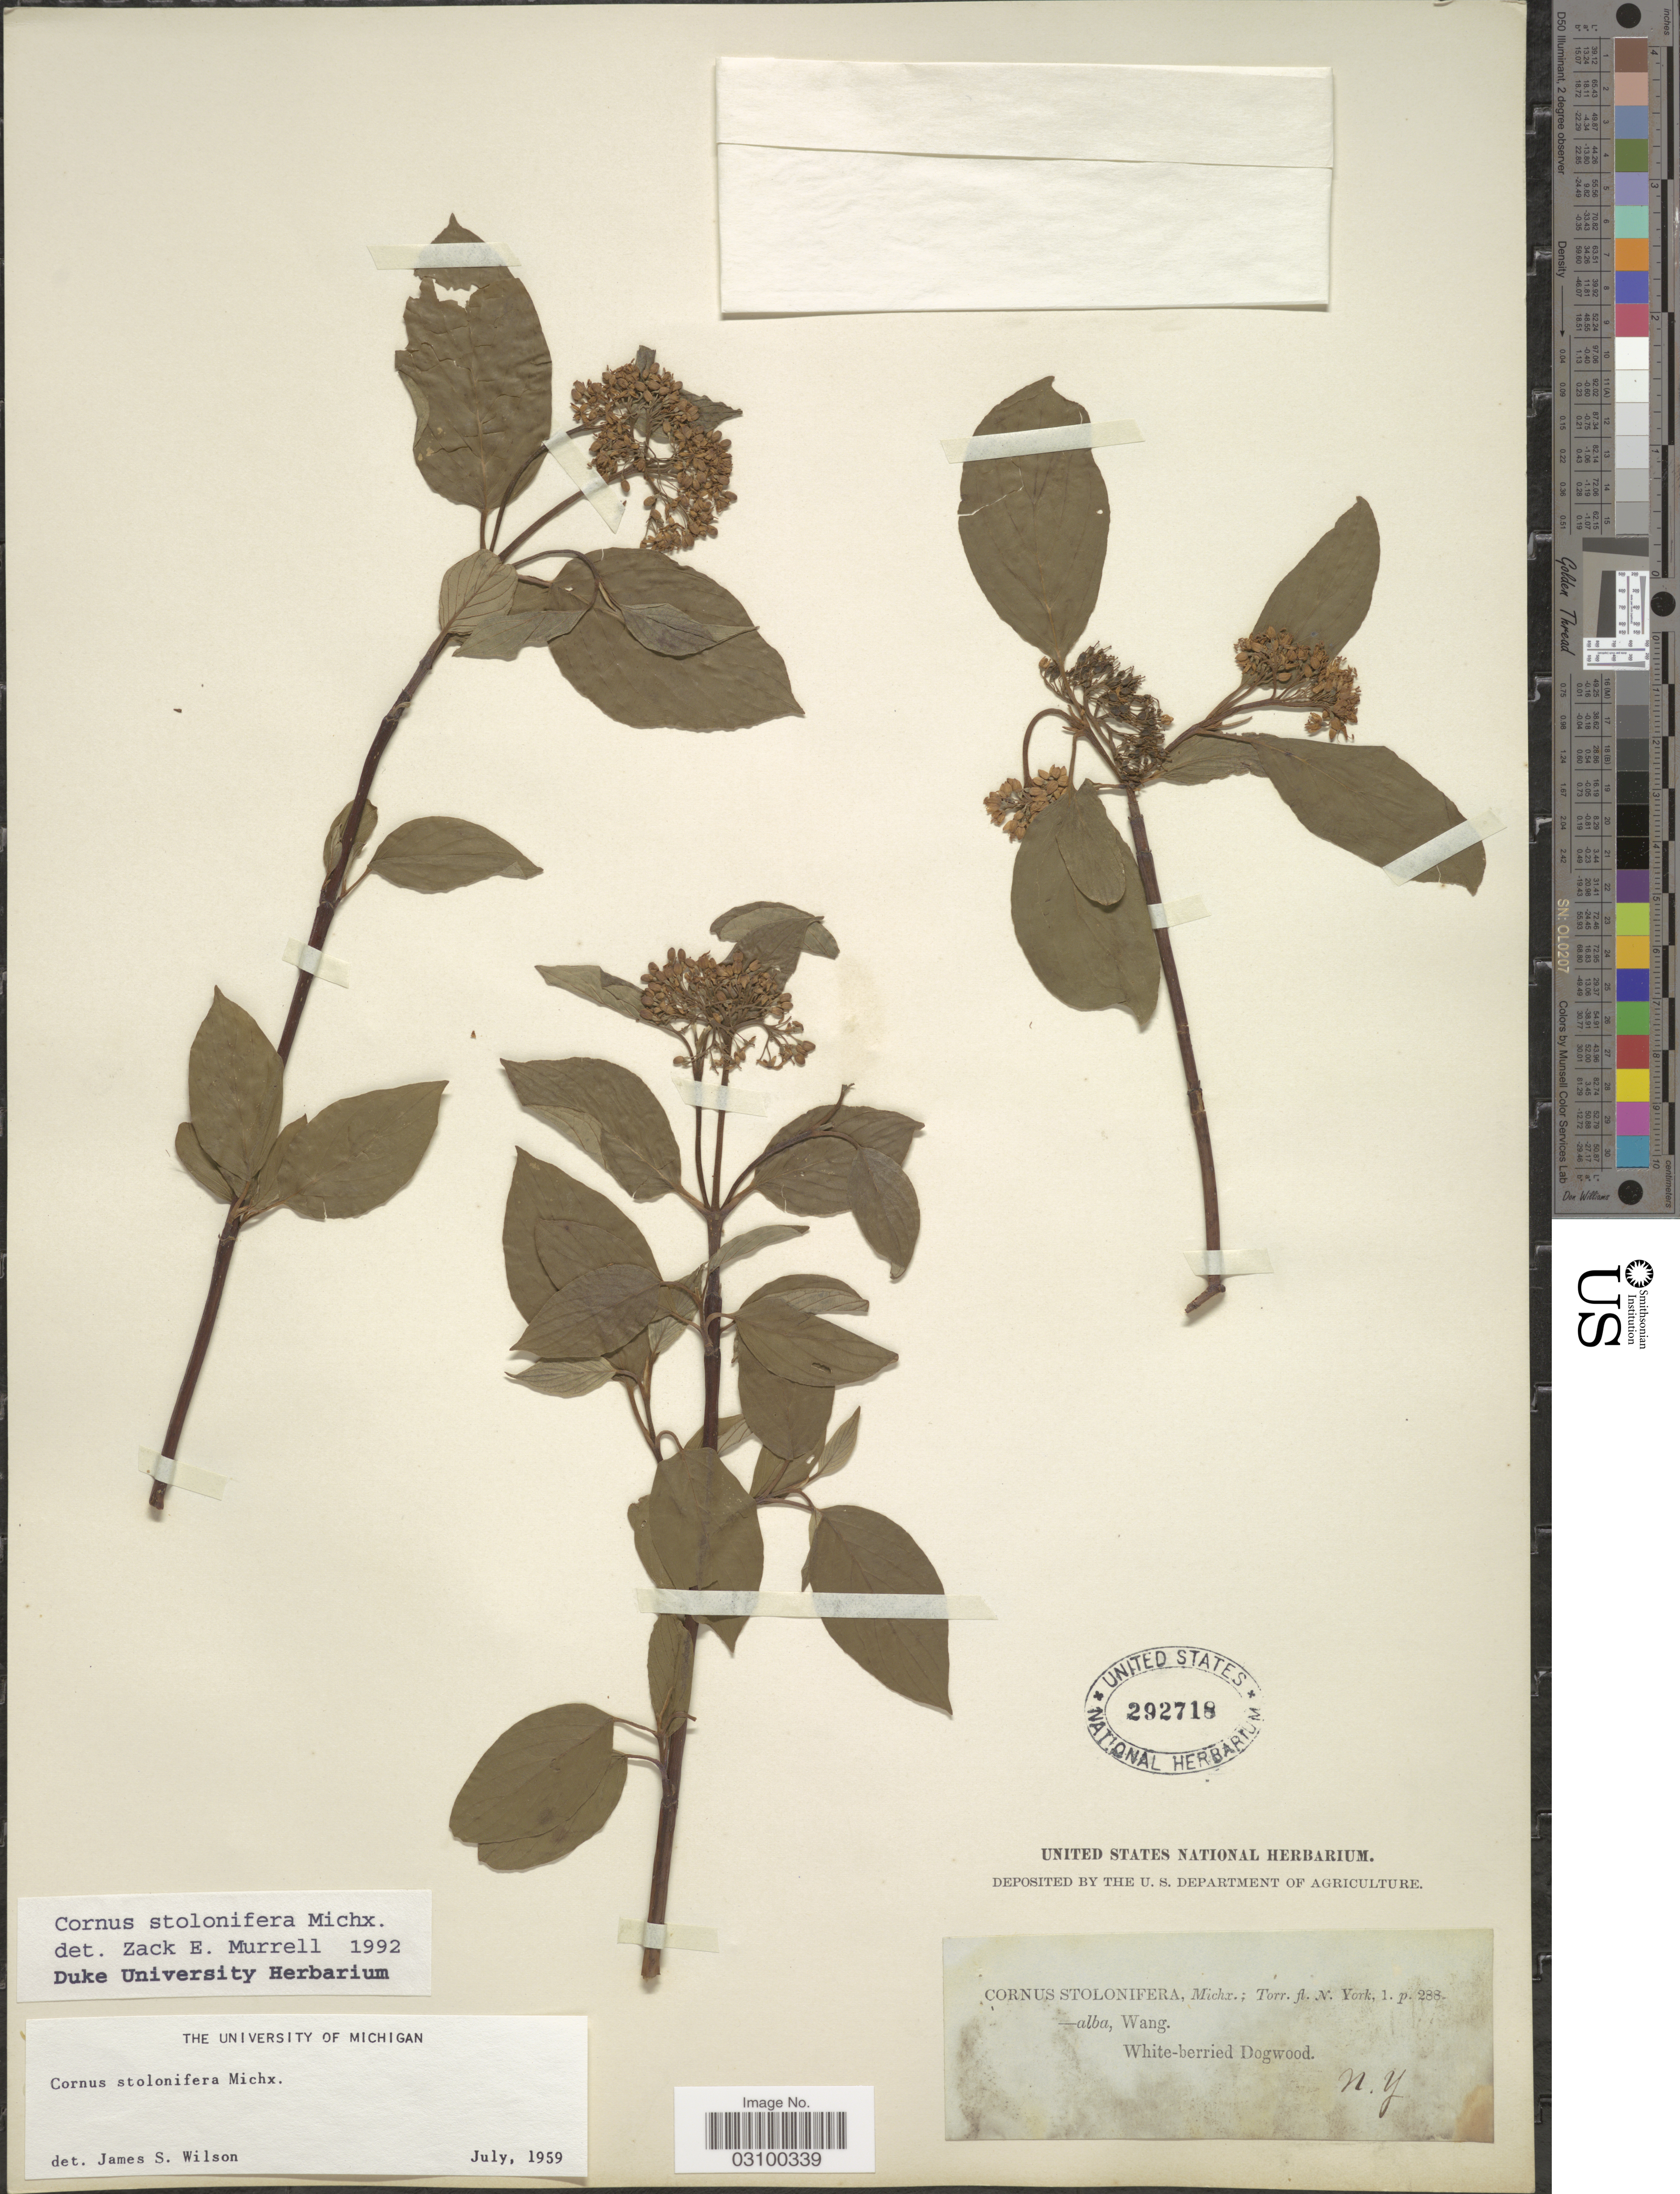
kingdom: Plantae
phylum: Tracheophyta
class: Magnoliopsida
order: Cornales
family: Cornaceae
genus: Cornus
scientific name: Cornus sericea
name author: L.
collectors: ex herb. United States National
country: United States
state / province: New York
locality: N. Y.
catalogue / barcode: US 292718